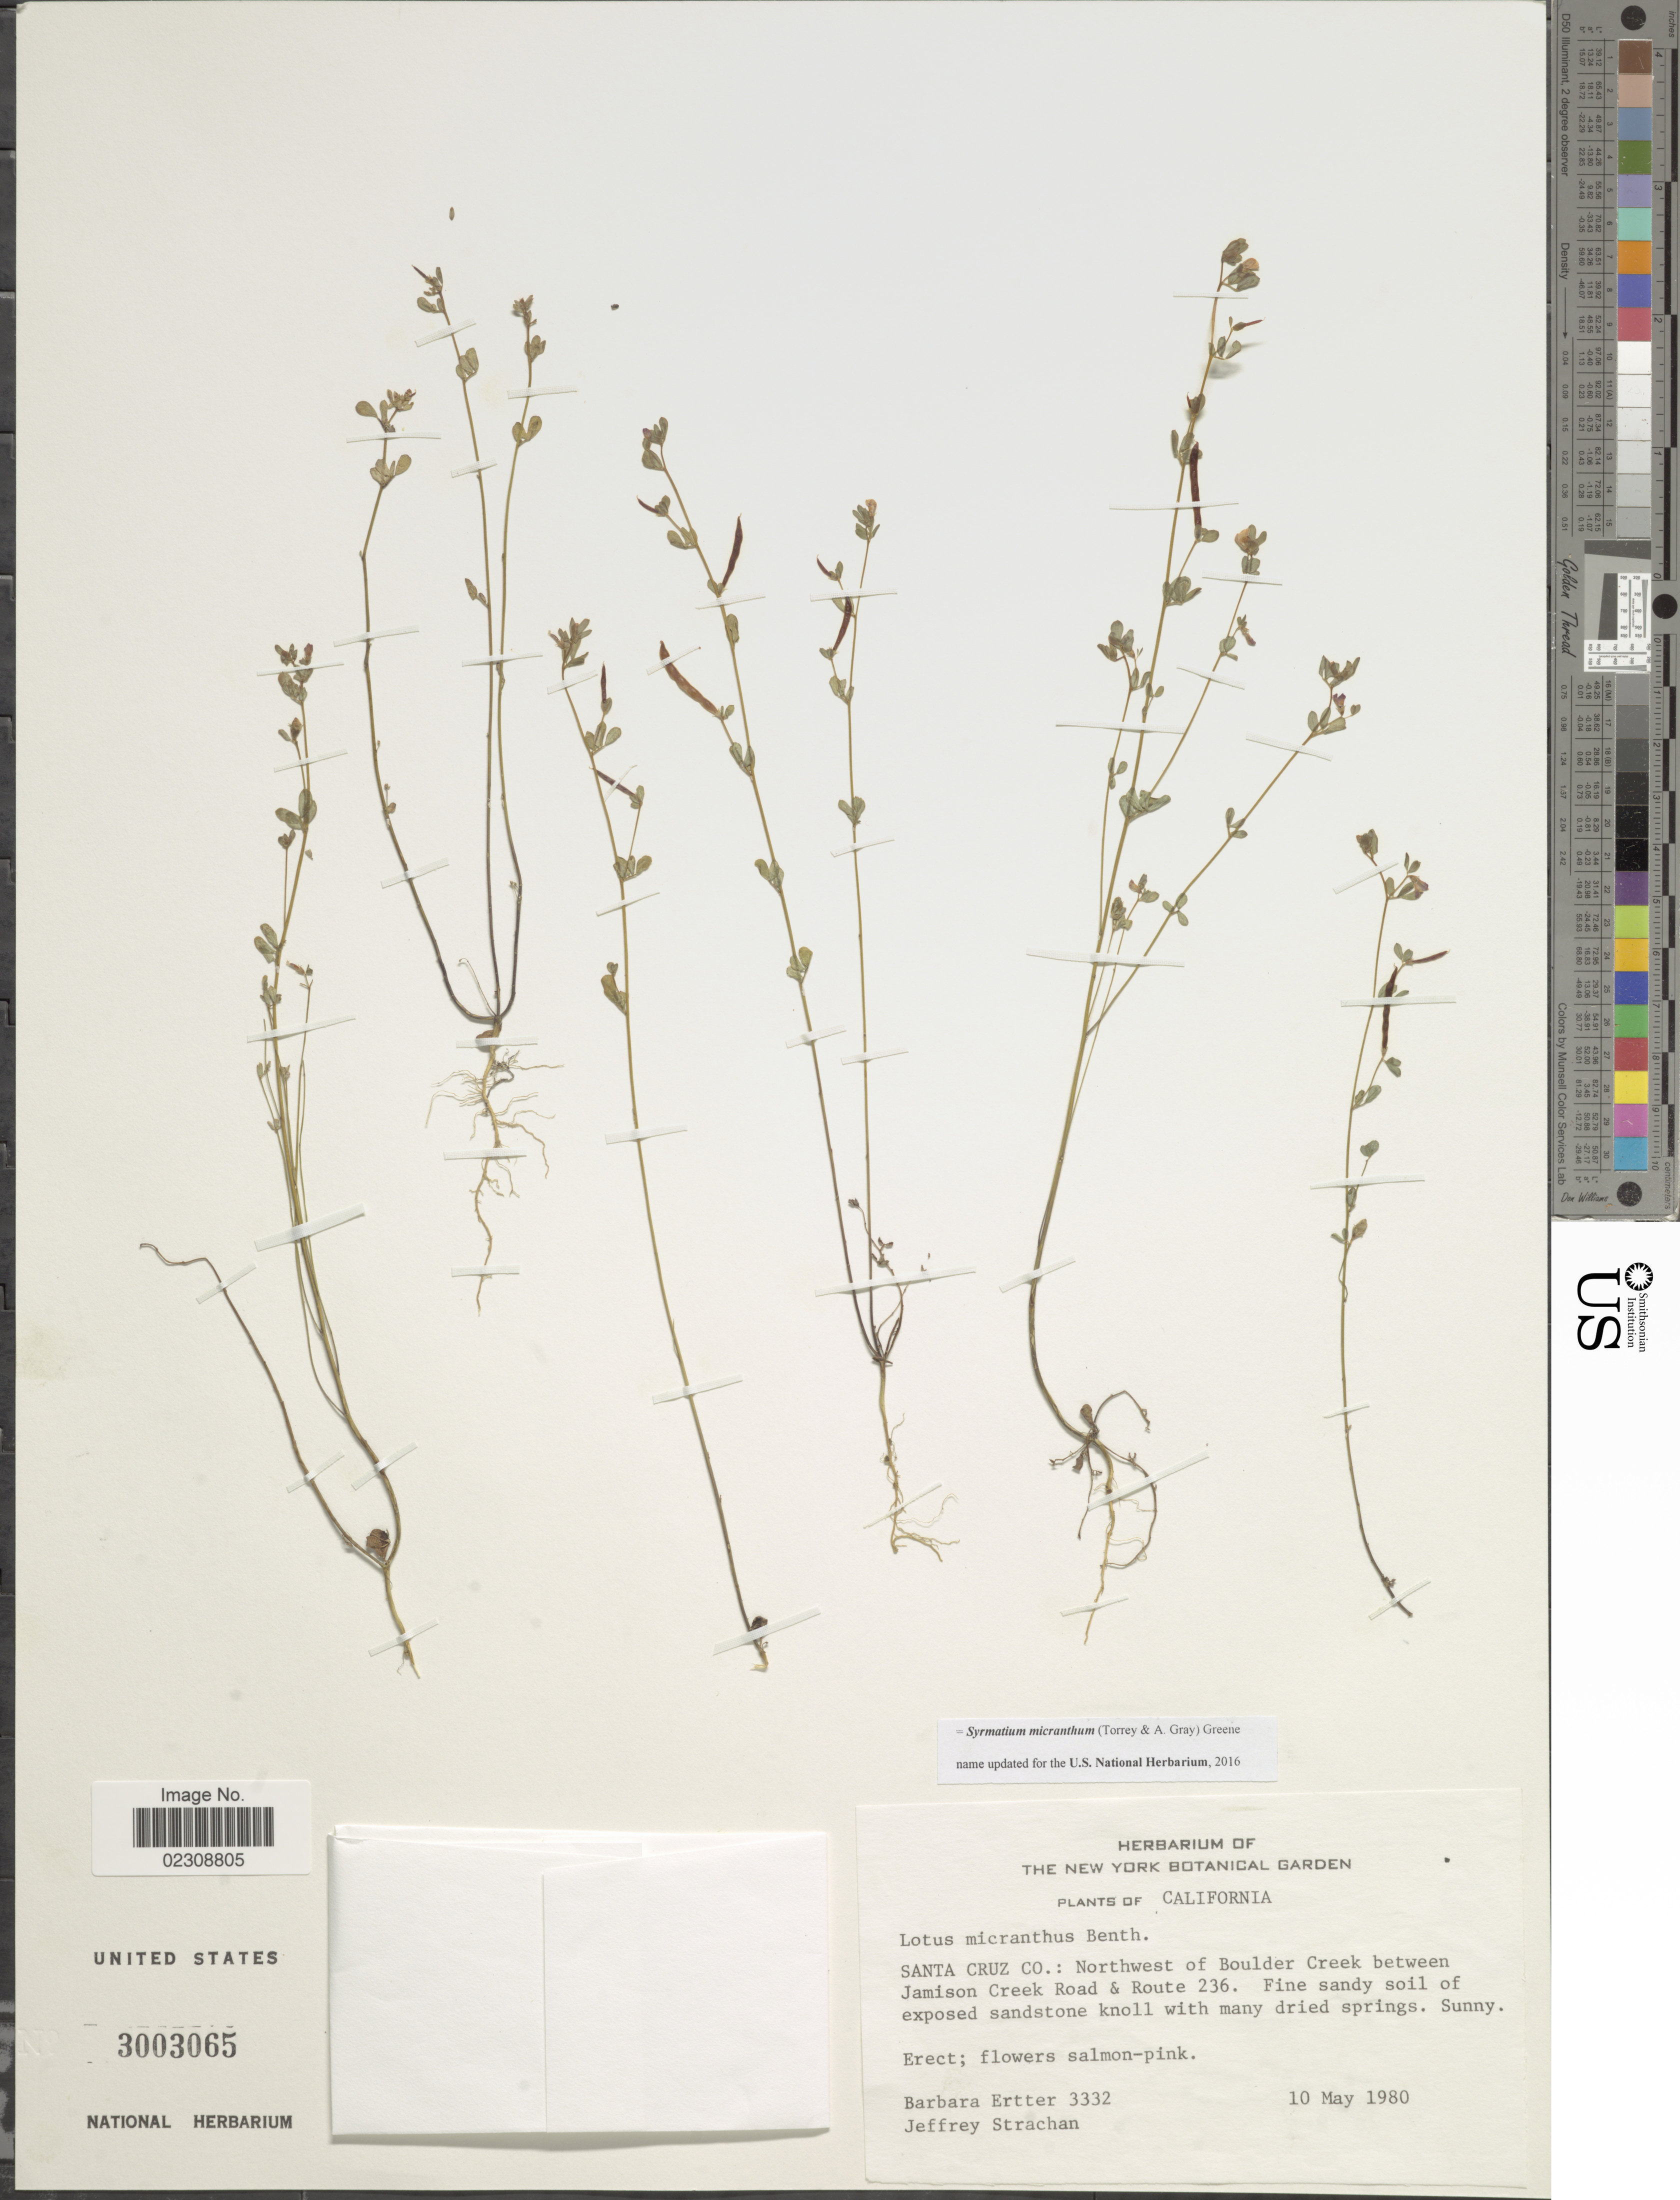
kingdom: Plantae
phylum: Tracheophyta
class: Magnoliopsida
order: Fabales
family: Fabaceae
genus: Syrmatium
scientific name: Syrmatium micranthum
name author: (Torr. & A. Gray) Greene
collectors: B. Ertter & J. Strachan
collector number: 3332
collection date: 1980-05-10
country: United States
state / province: California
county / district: Santa Cruz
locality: Santa Cruz Co.: Northwest of Boulder Creek between Jamison Creek Road & Route 236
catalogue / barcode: US 3003065